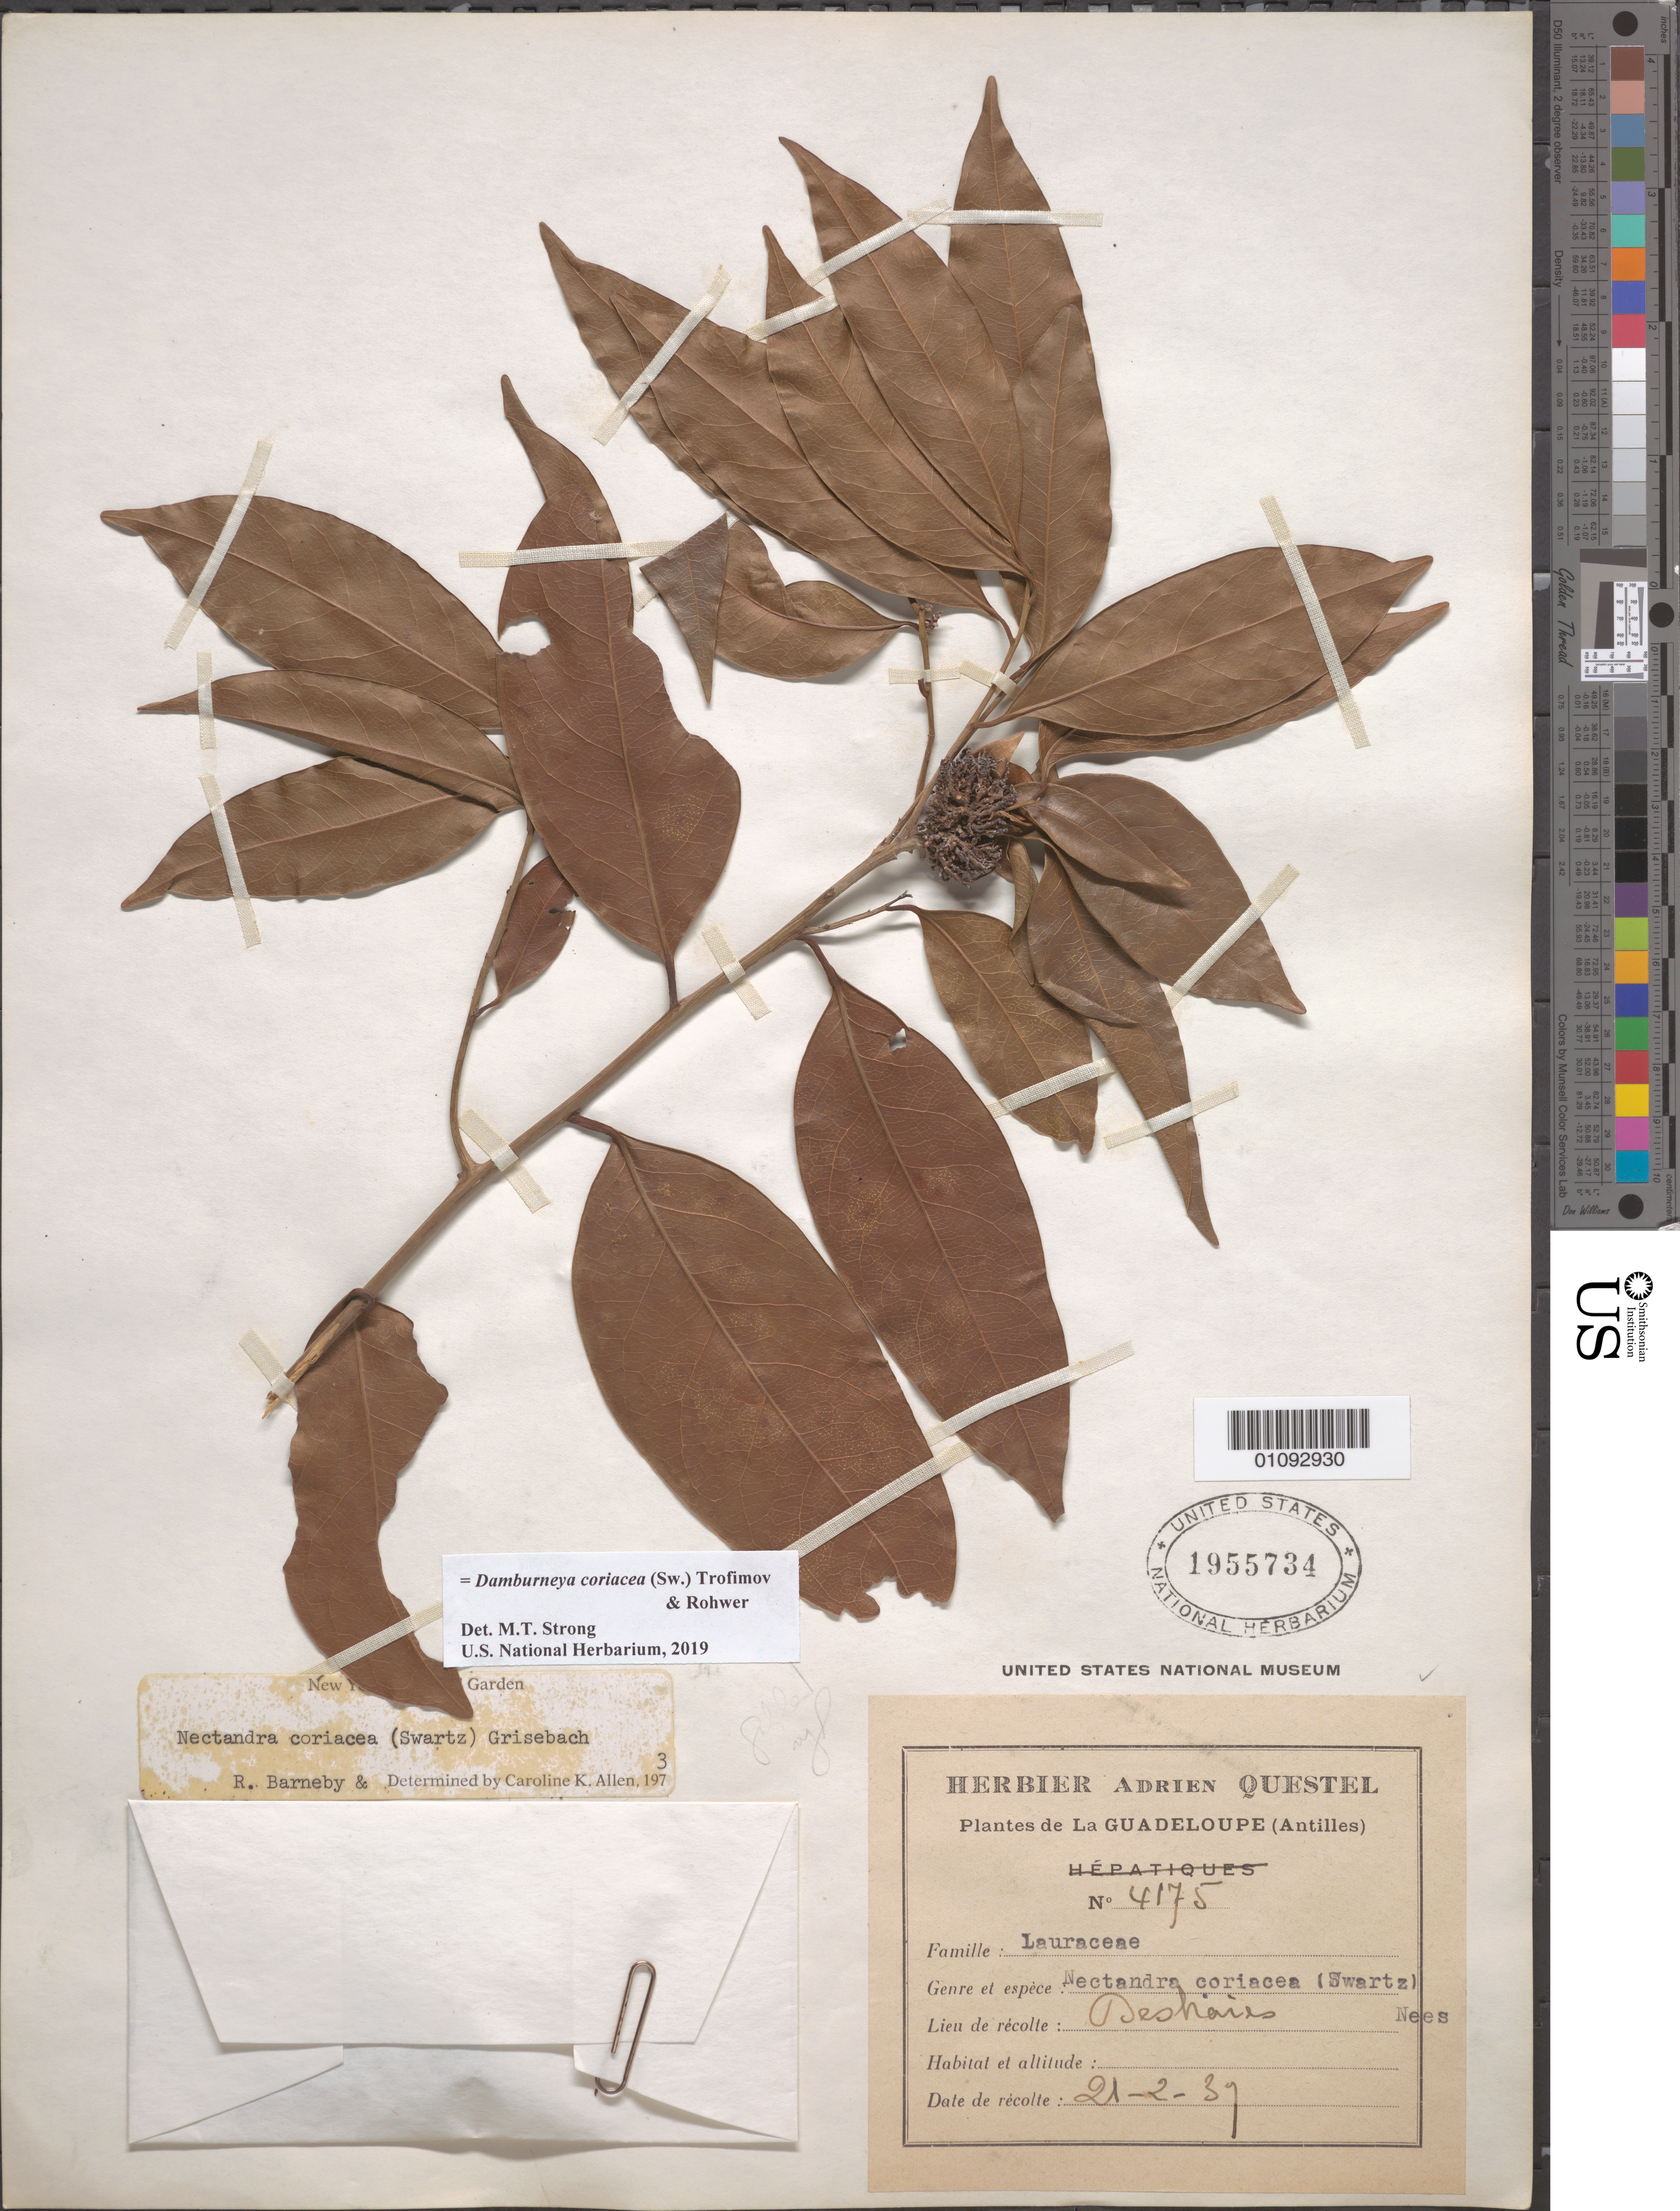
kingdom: Plantae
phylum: Tracheophyta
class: Magnoliopsida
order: Laurales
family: Lauraceae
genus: Damburneya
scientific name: Damburneya coriacea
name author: (Sw.) Trofimov & Rohwer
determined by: Strong, M. T., (US), Smithsonian Institution - National Museum of Natural History (UNITED STATES)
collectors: A. Questel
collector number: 4175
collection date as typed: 21 Feb 1934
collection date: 1934-02-21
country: Guadeloupe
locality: Deshaies.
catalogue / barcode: US 1955734